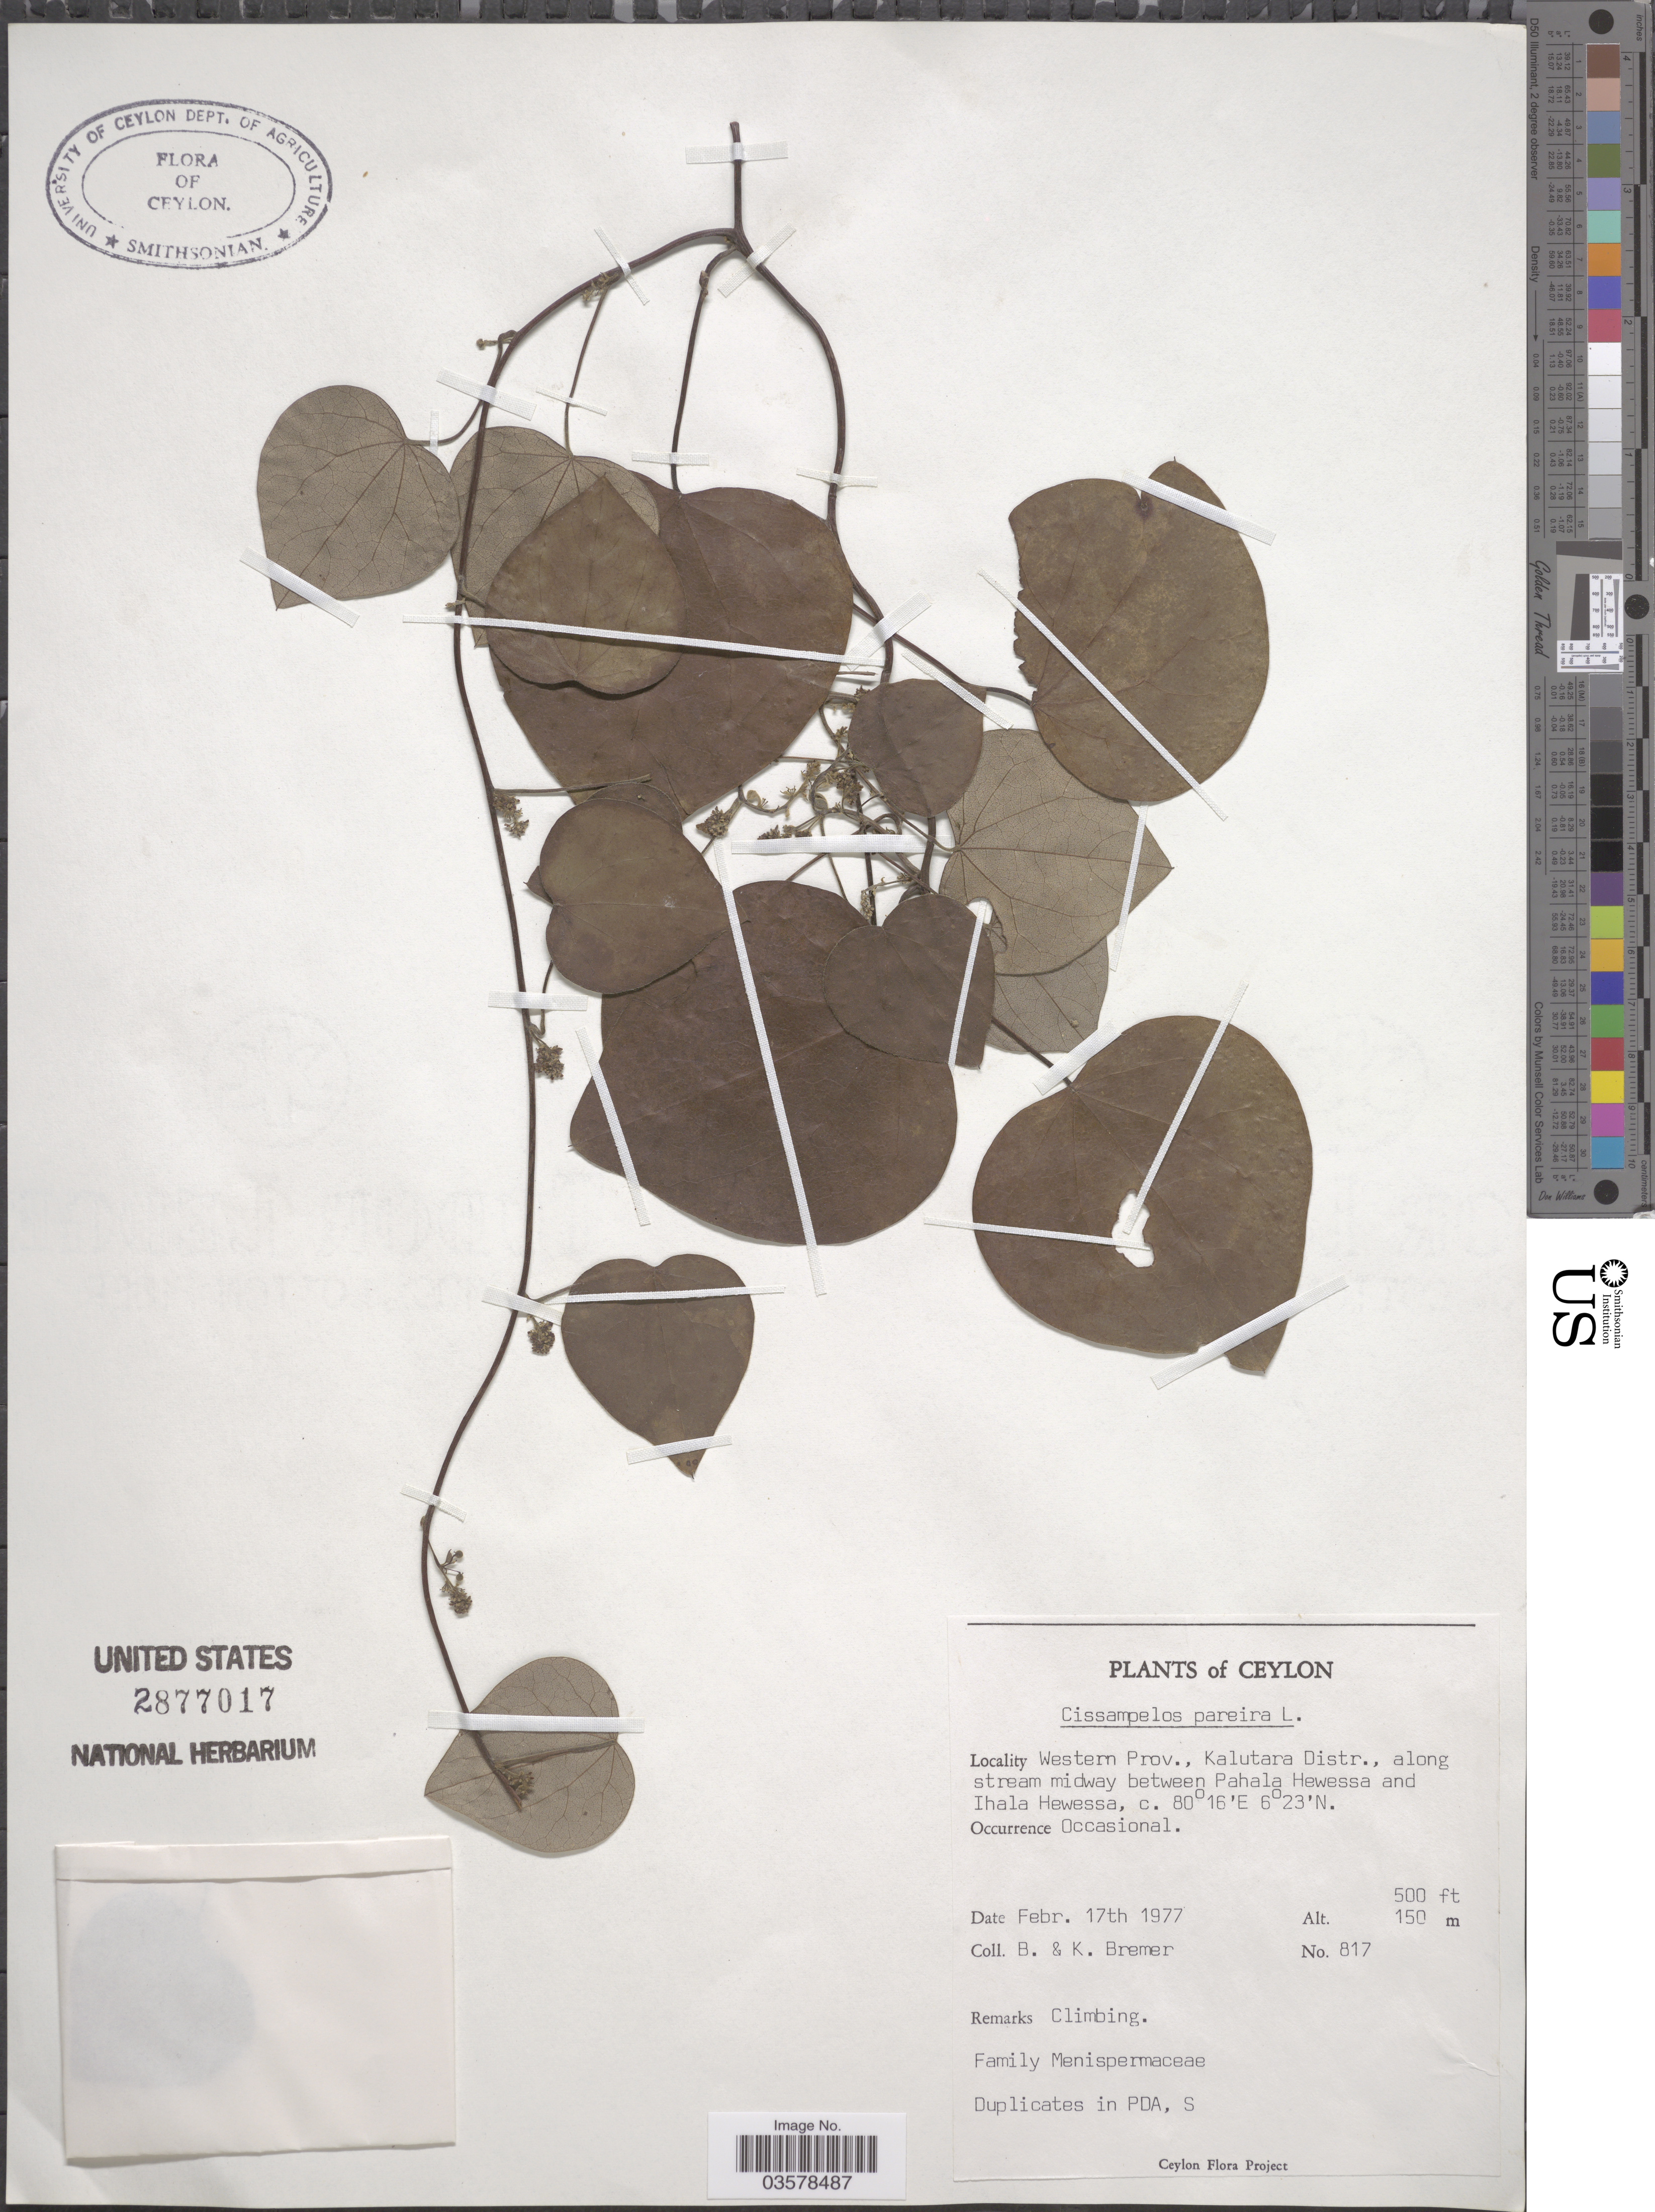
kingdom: Plantae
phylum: Tracheophyta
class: Magnoliopsida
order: Ranunculales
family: Menispermaceae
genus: Cissampelos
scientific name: Cissampelos pareira var. hirsuta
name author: (Buch.-Ham. ex DC.) Forman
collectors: B. Bremer & K. Bremer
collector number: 817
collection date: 1977-02-17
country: Sri Lanka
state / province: Western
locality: Ceylon. Kalutara Distr., along stream midway between Pahala Hewessa and Ihala Hewessa.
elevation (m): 152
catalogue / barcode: US 2877017